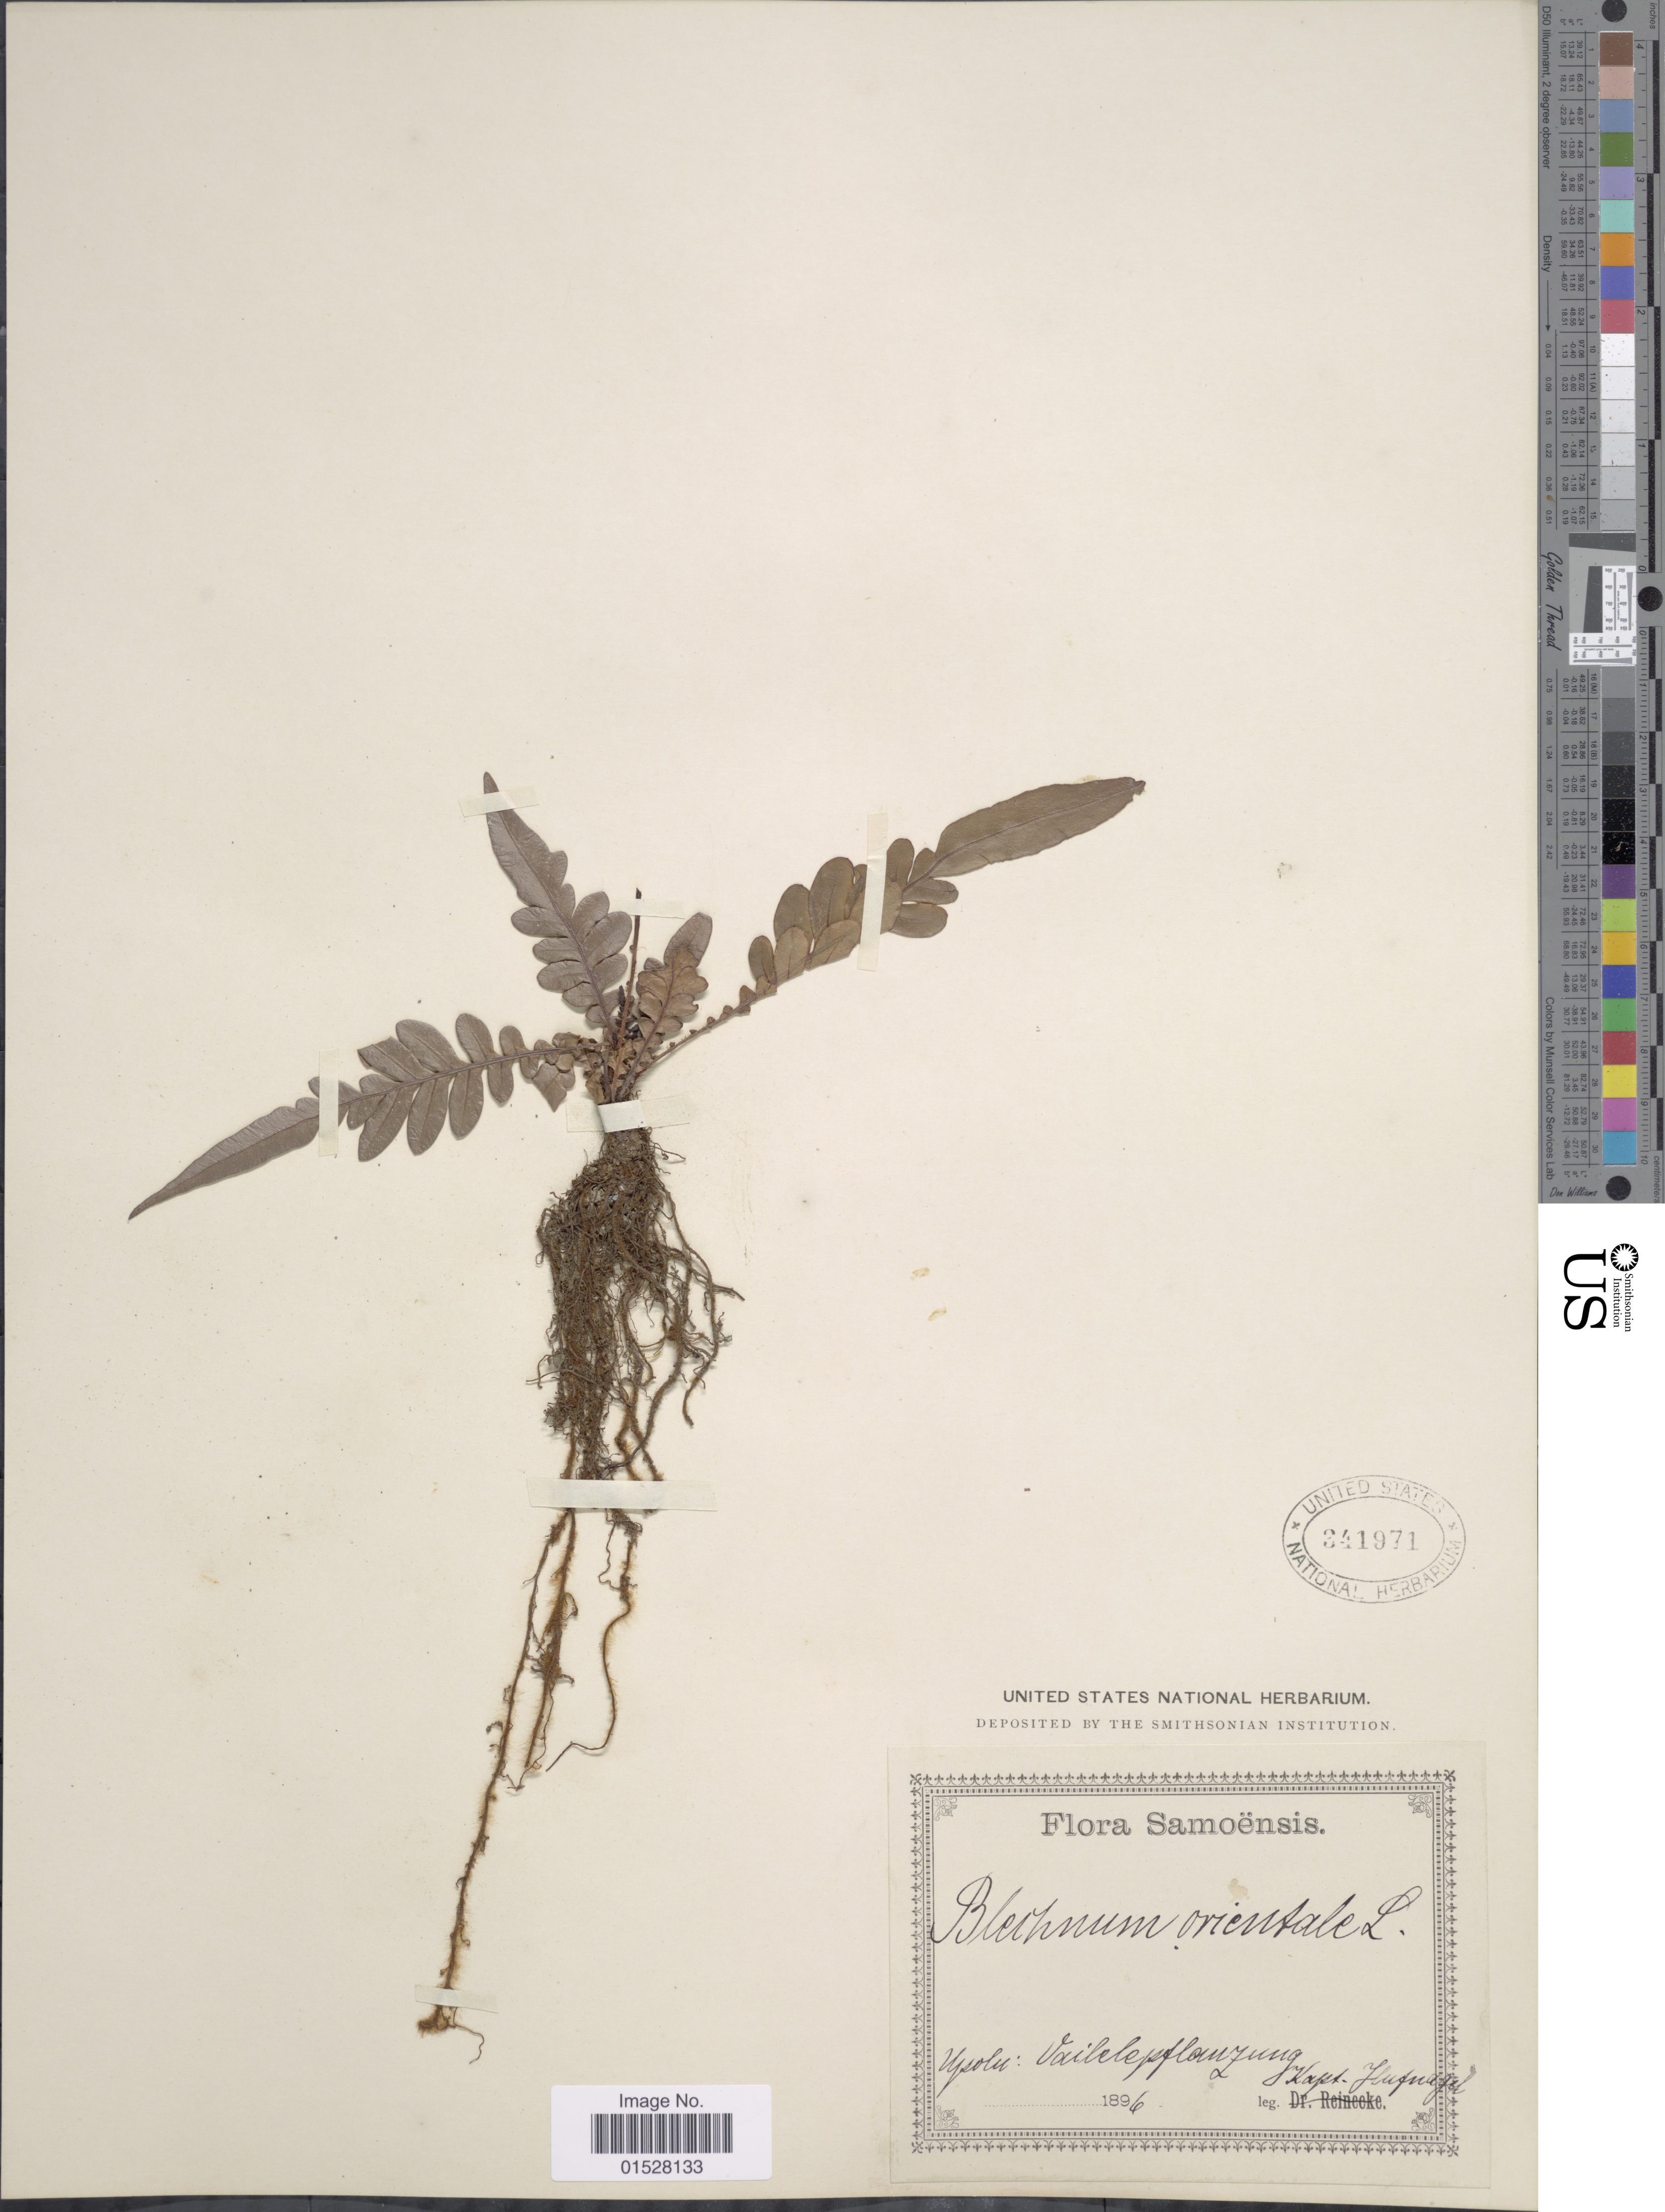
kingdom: Plantae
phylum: Tracheophyta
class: Polypodiopsida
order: Polypodiales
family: Blechnaceae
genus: Blechnum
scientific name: Blechnum orientale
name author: L.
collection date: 1896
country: Samoa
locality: Upolu: Vailelepflanzung.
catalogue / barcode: US 341971